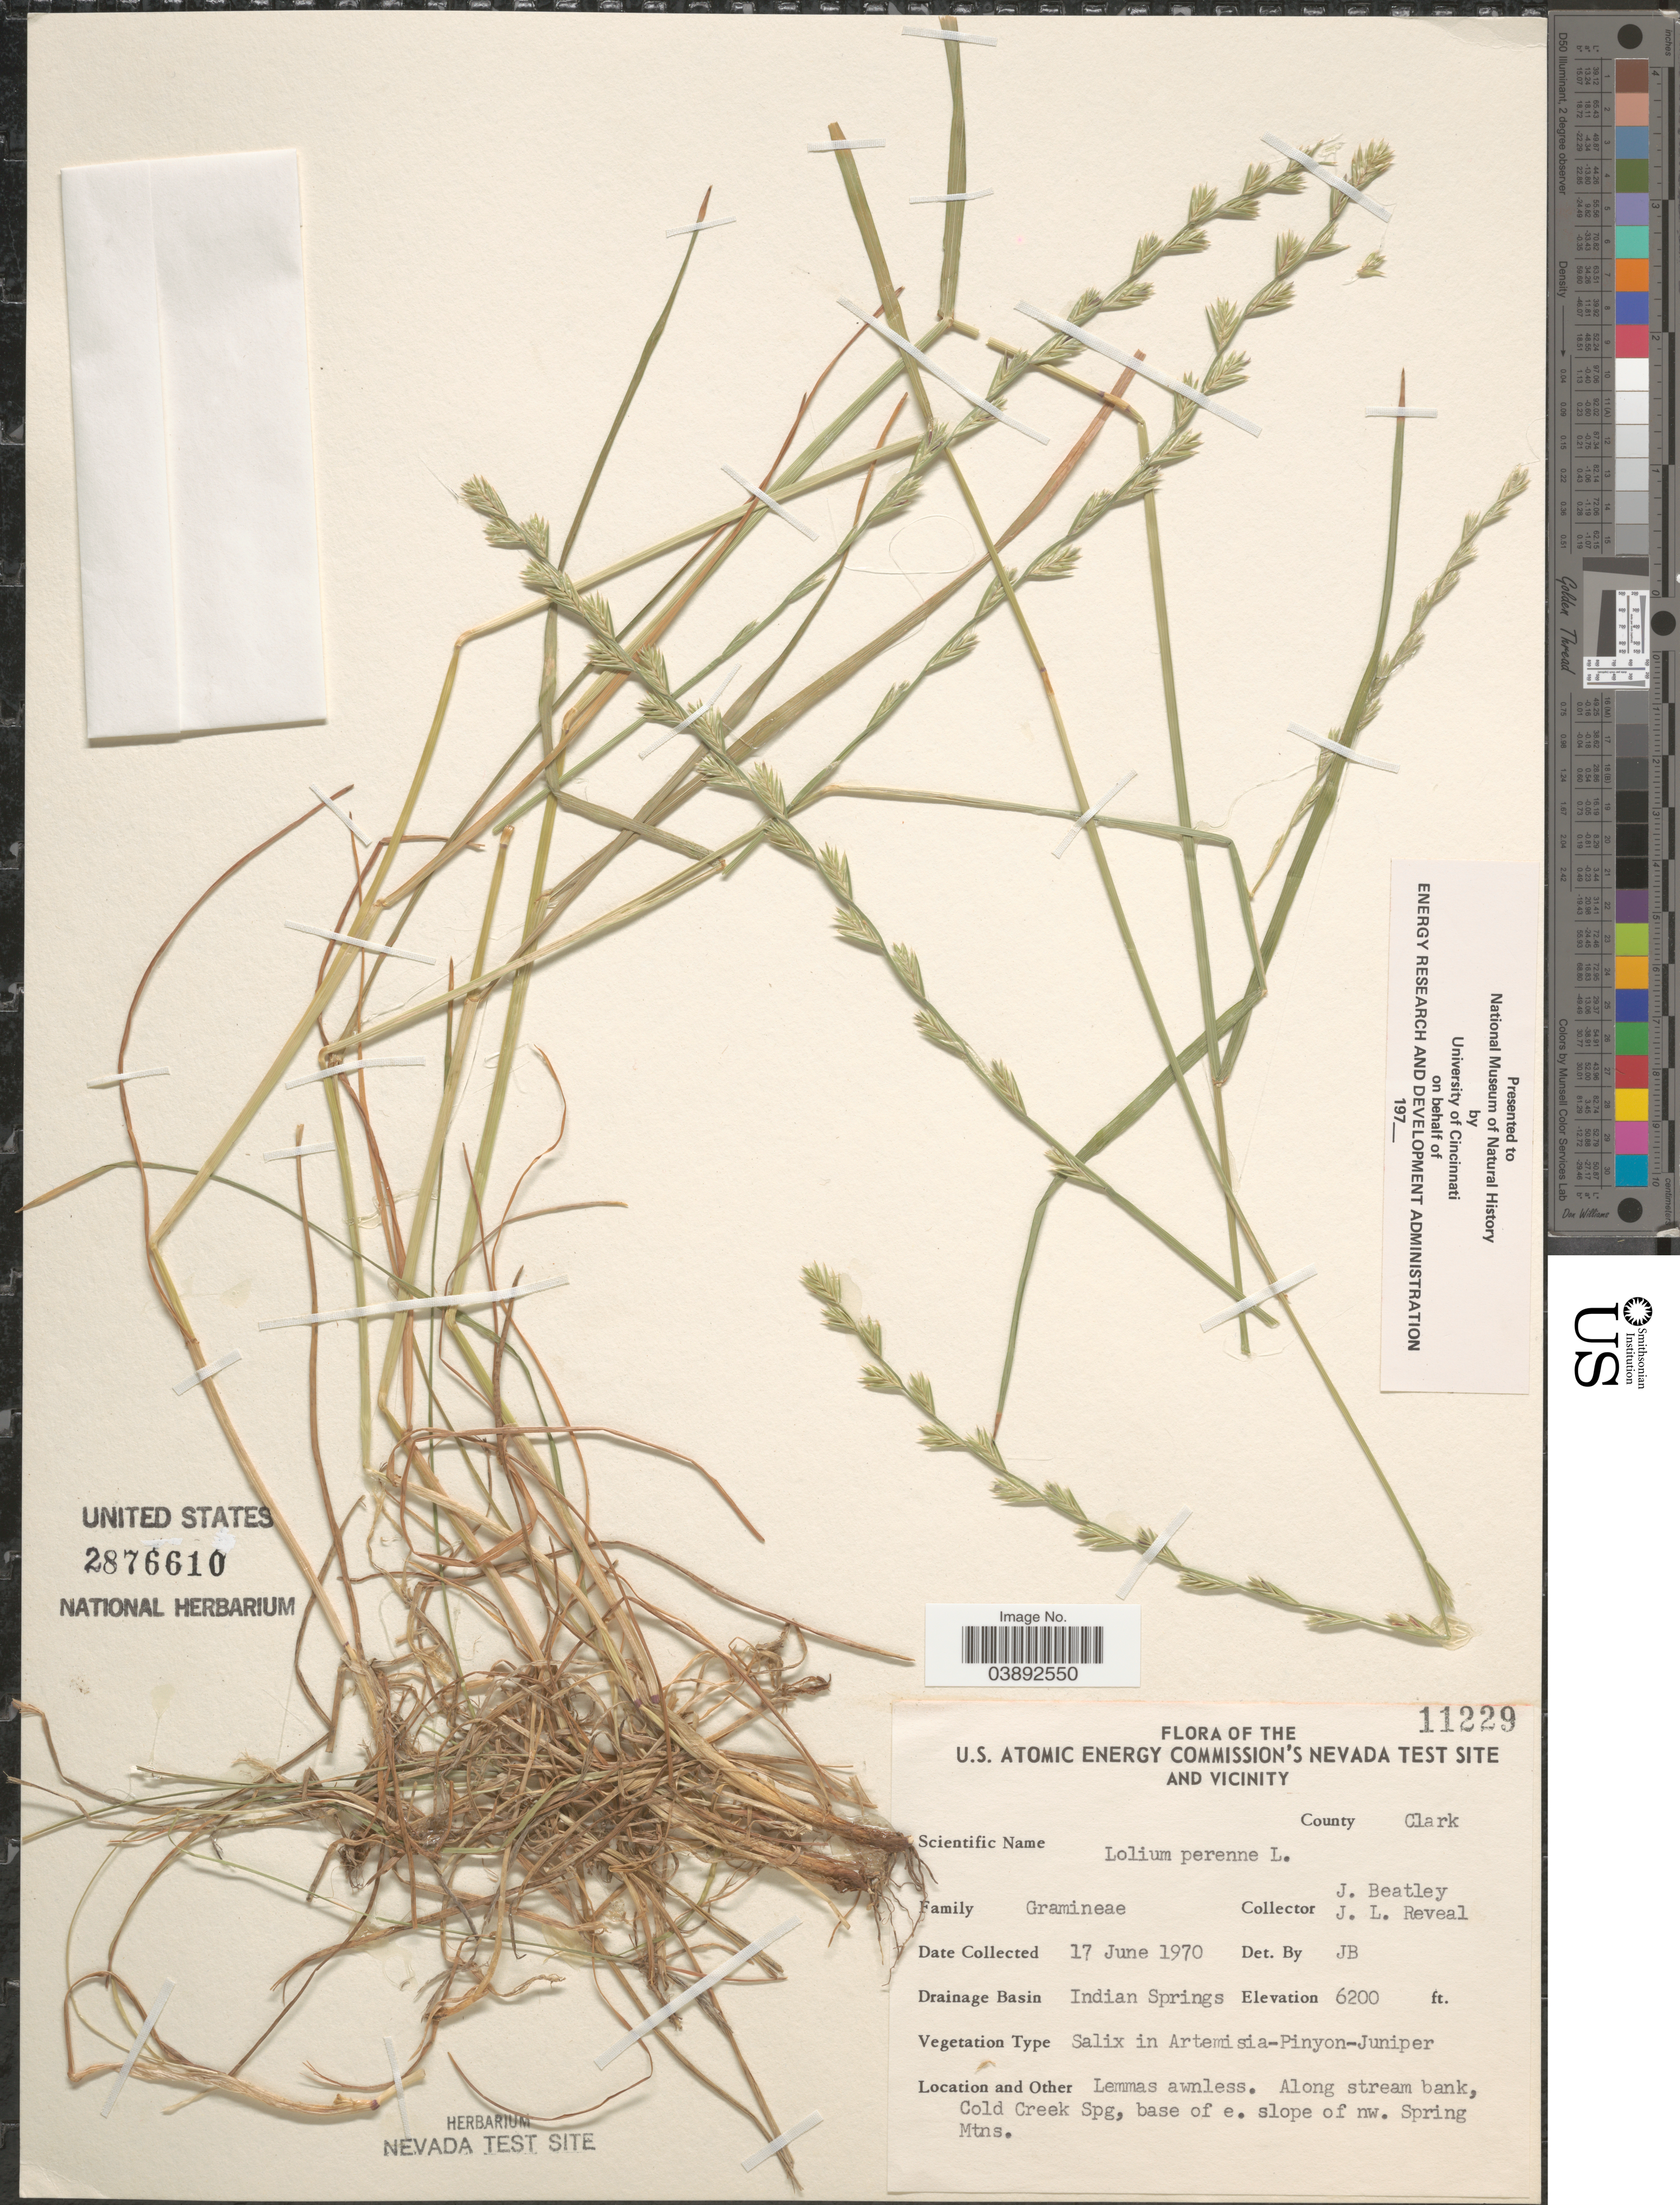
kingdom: Plantae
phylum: Tracheophyta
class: Liliopsida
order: Poales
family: Poaceae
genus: Lolium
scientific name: Lolium perenne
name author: L.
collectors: J. C. Beatley & J. L. Reveal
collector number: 11229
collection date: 1970-06-17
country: United States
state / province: Nevada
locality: The U.S. Atomic Energy Commission's Nevada Test Site and Vicinity. County Clark. Drainage Basin Indian Springs. Cold Creek Spg, base of e. slope of nw. Spring Mtns.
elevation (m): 1890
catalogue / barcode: US 2876610